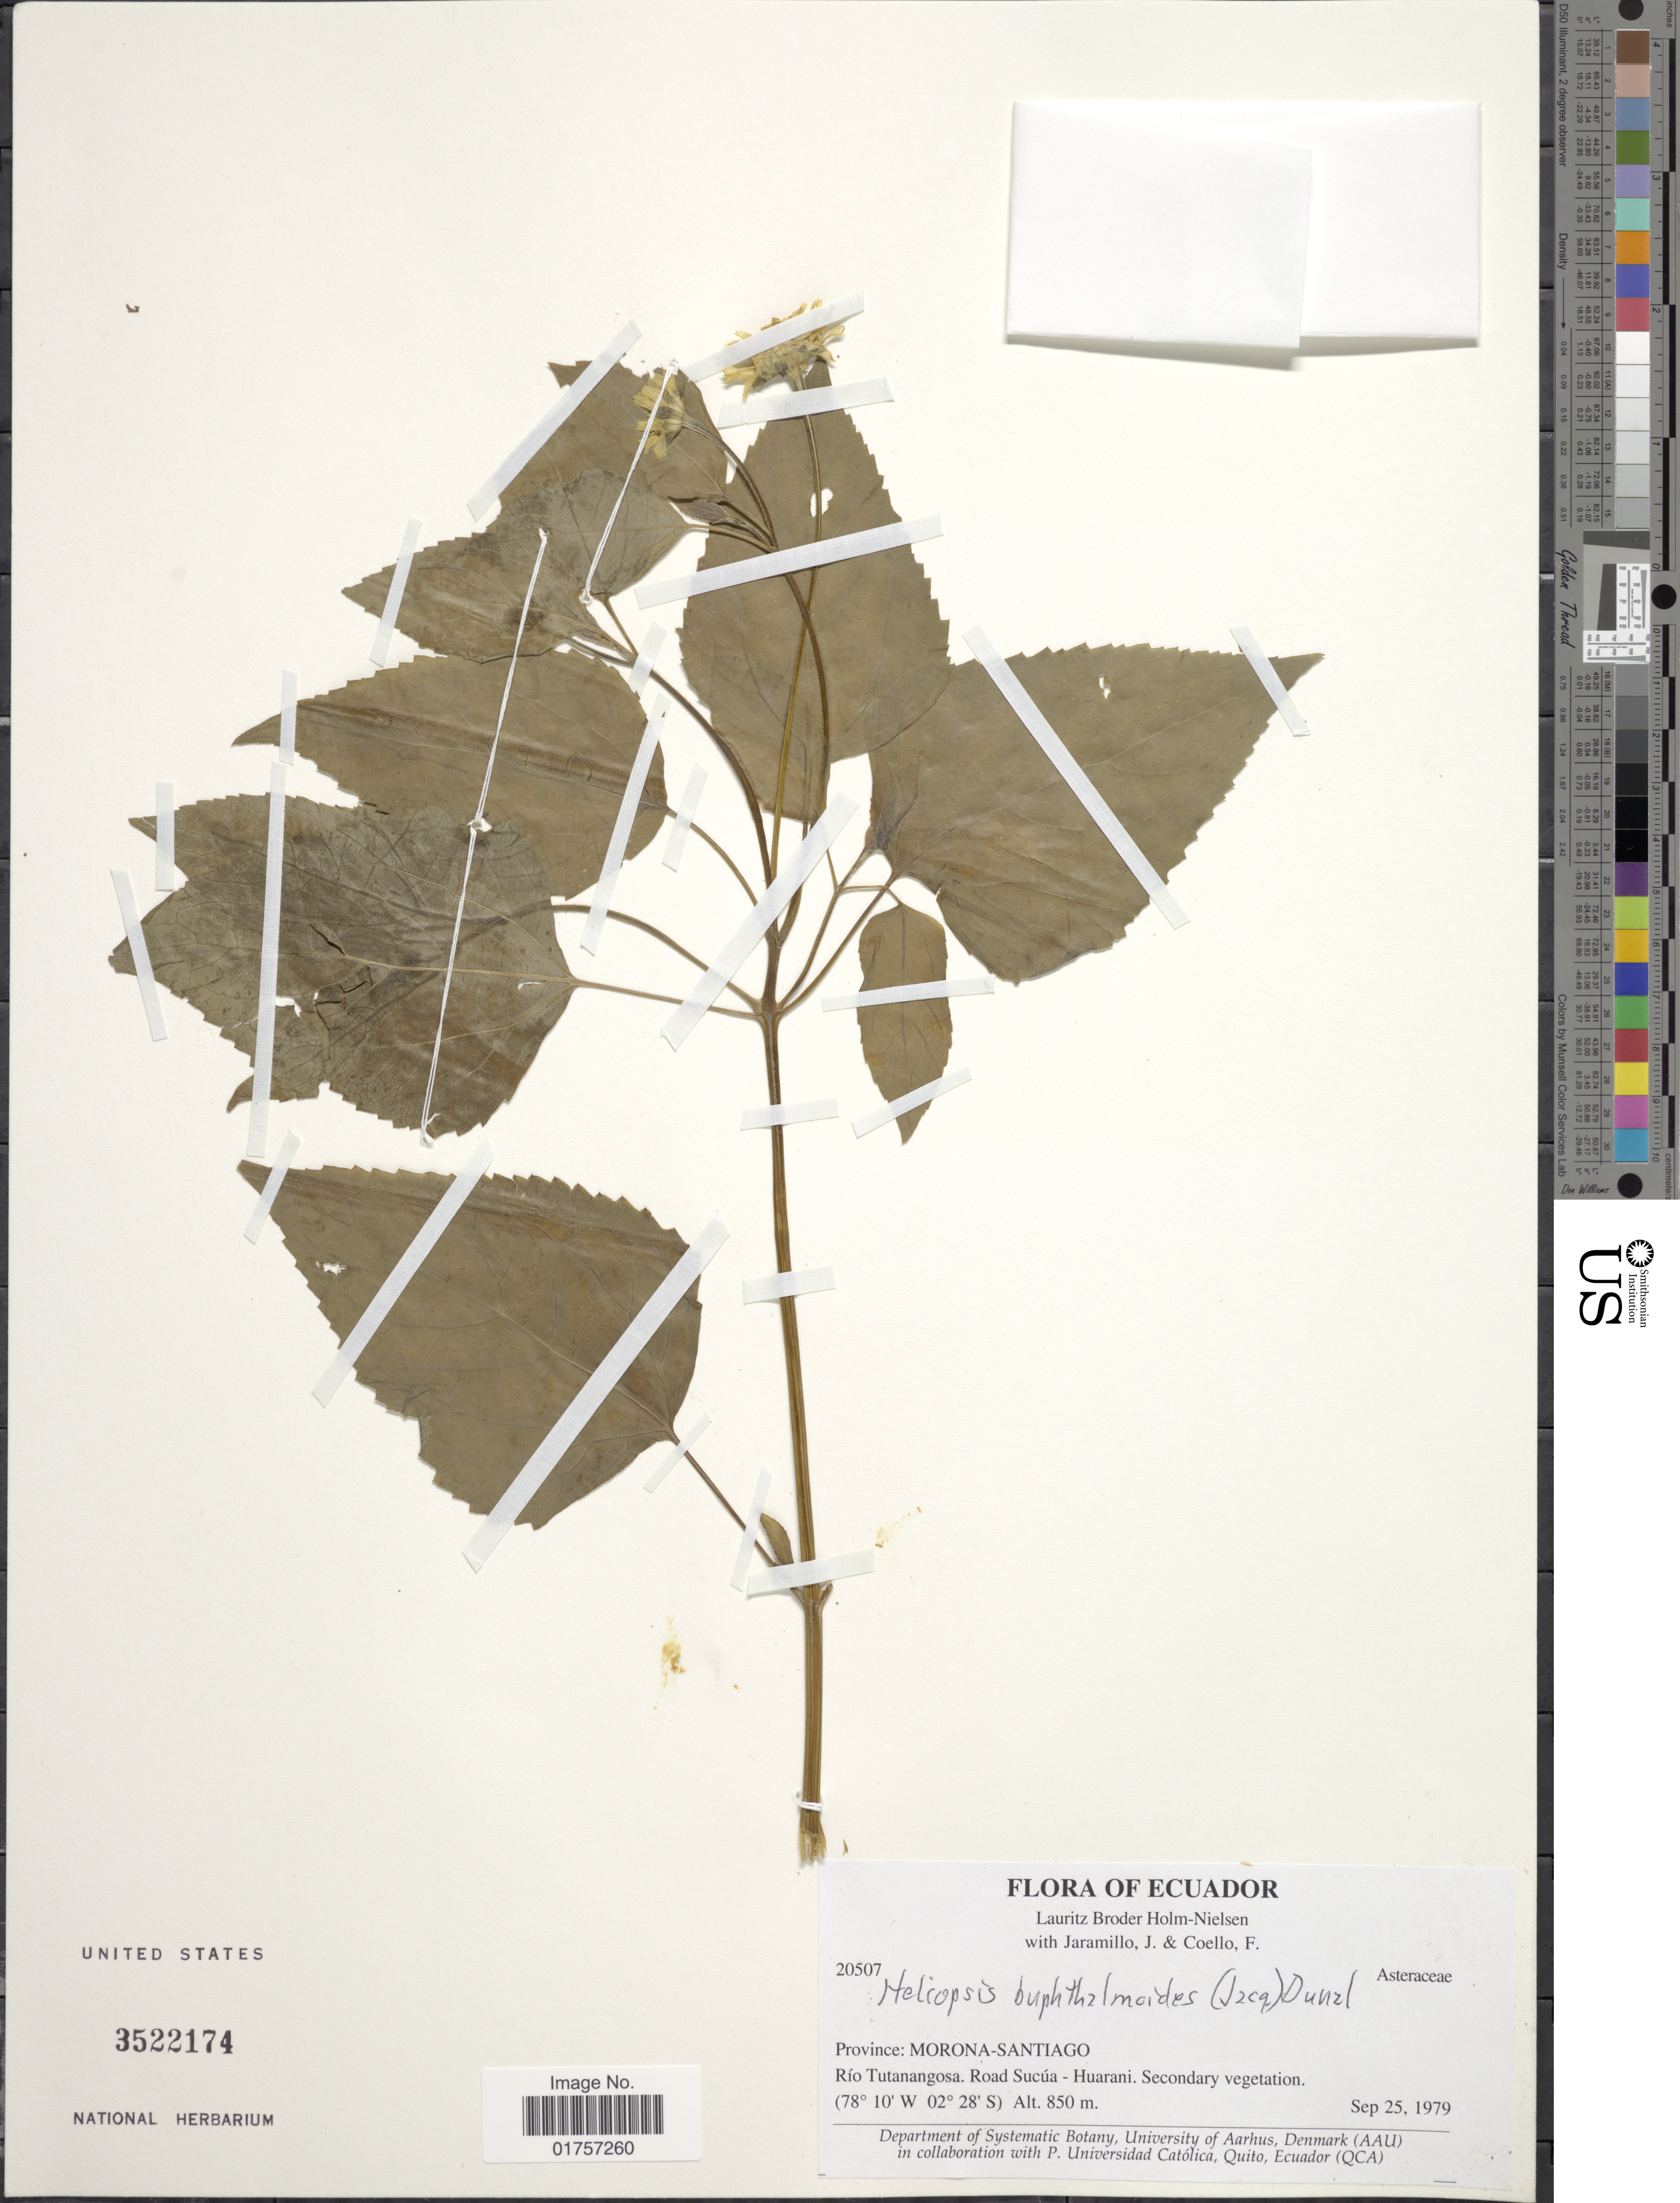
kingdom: Plantae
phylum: Tracheophyta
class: Magnoliopsida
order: Asterales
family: Asteraceae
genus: Heliopsis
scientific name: Heliopsis buphthalmoides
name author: (Jacq.) Dunal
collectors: L. B. Holm-Nielsen, J. Jaramillo & F. Coello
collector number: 20507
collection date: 1979-09-25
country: Ecuador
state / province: Morona-Santiago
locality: Río Tutanangosa. Road Sucúa-Huarani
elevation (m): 850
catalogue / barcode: US 3522174